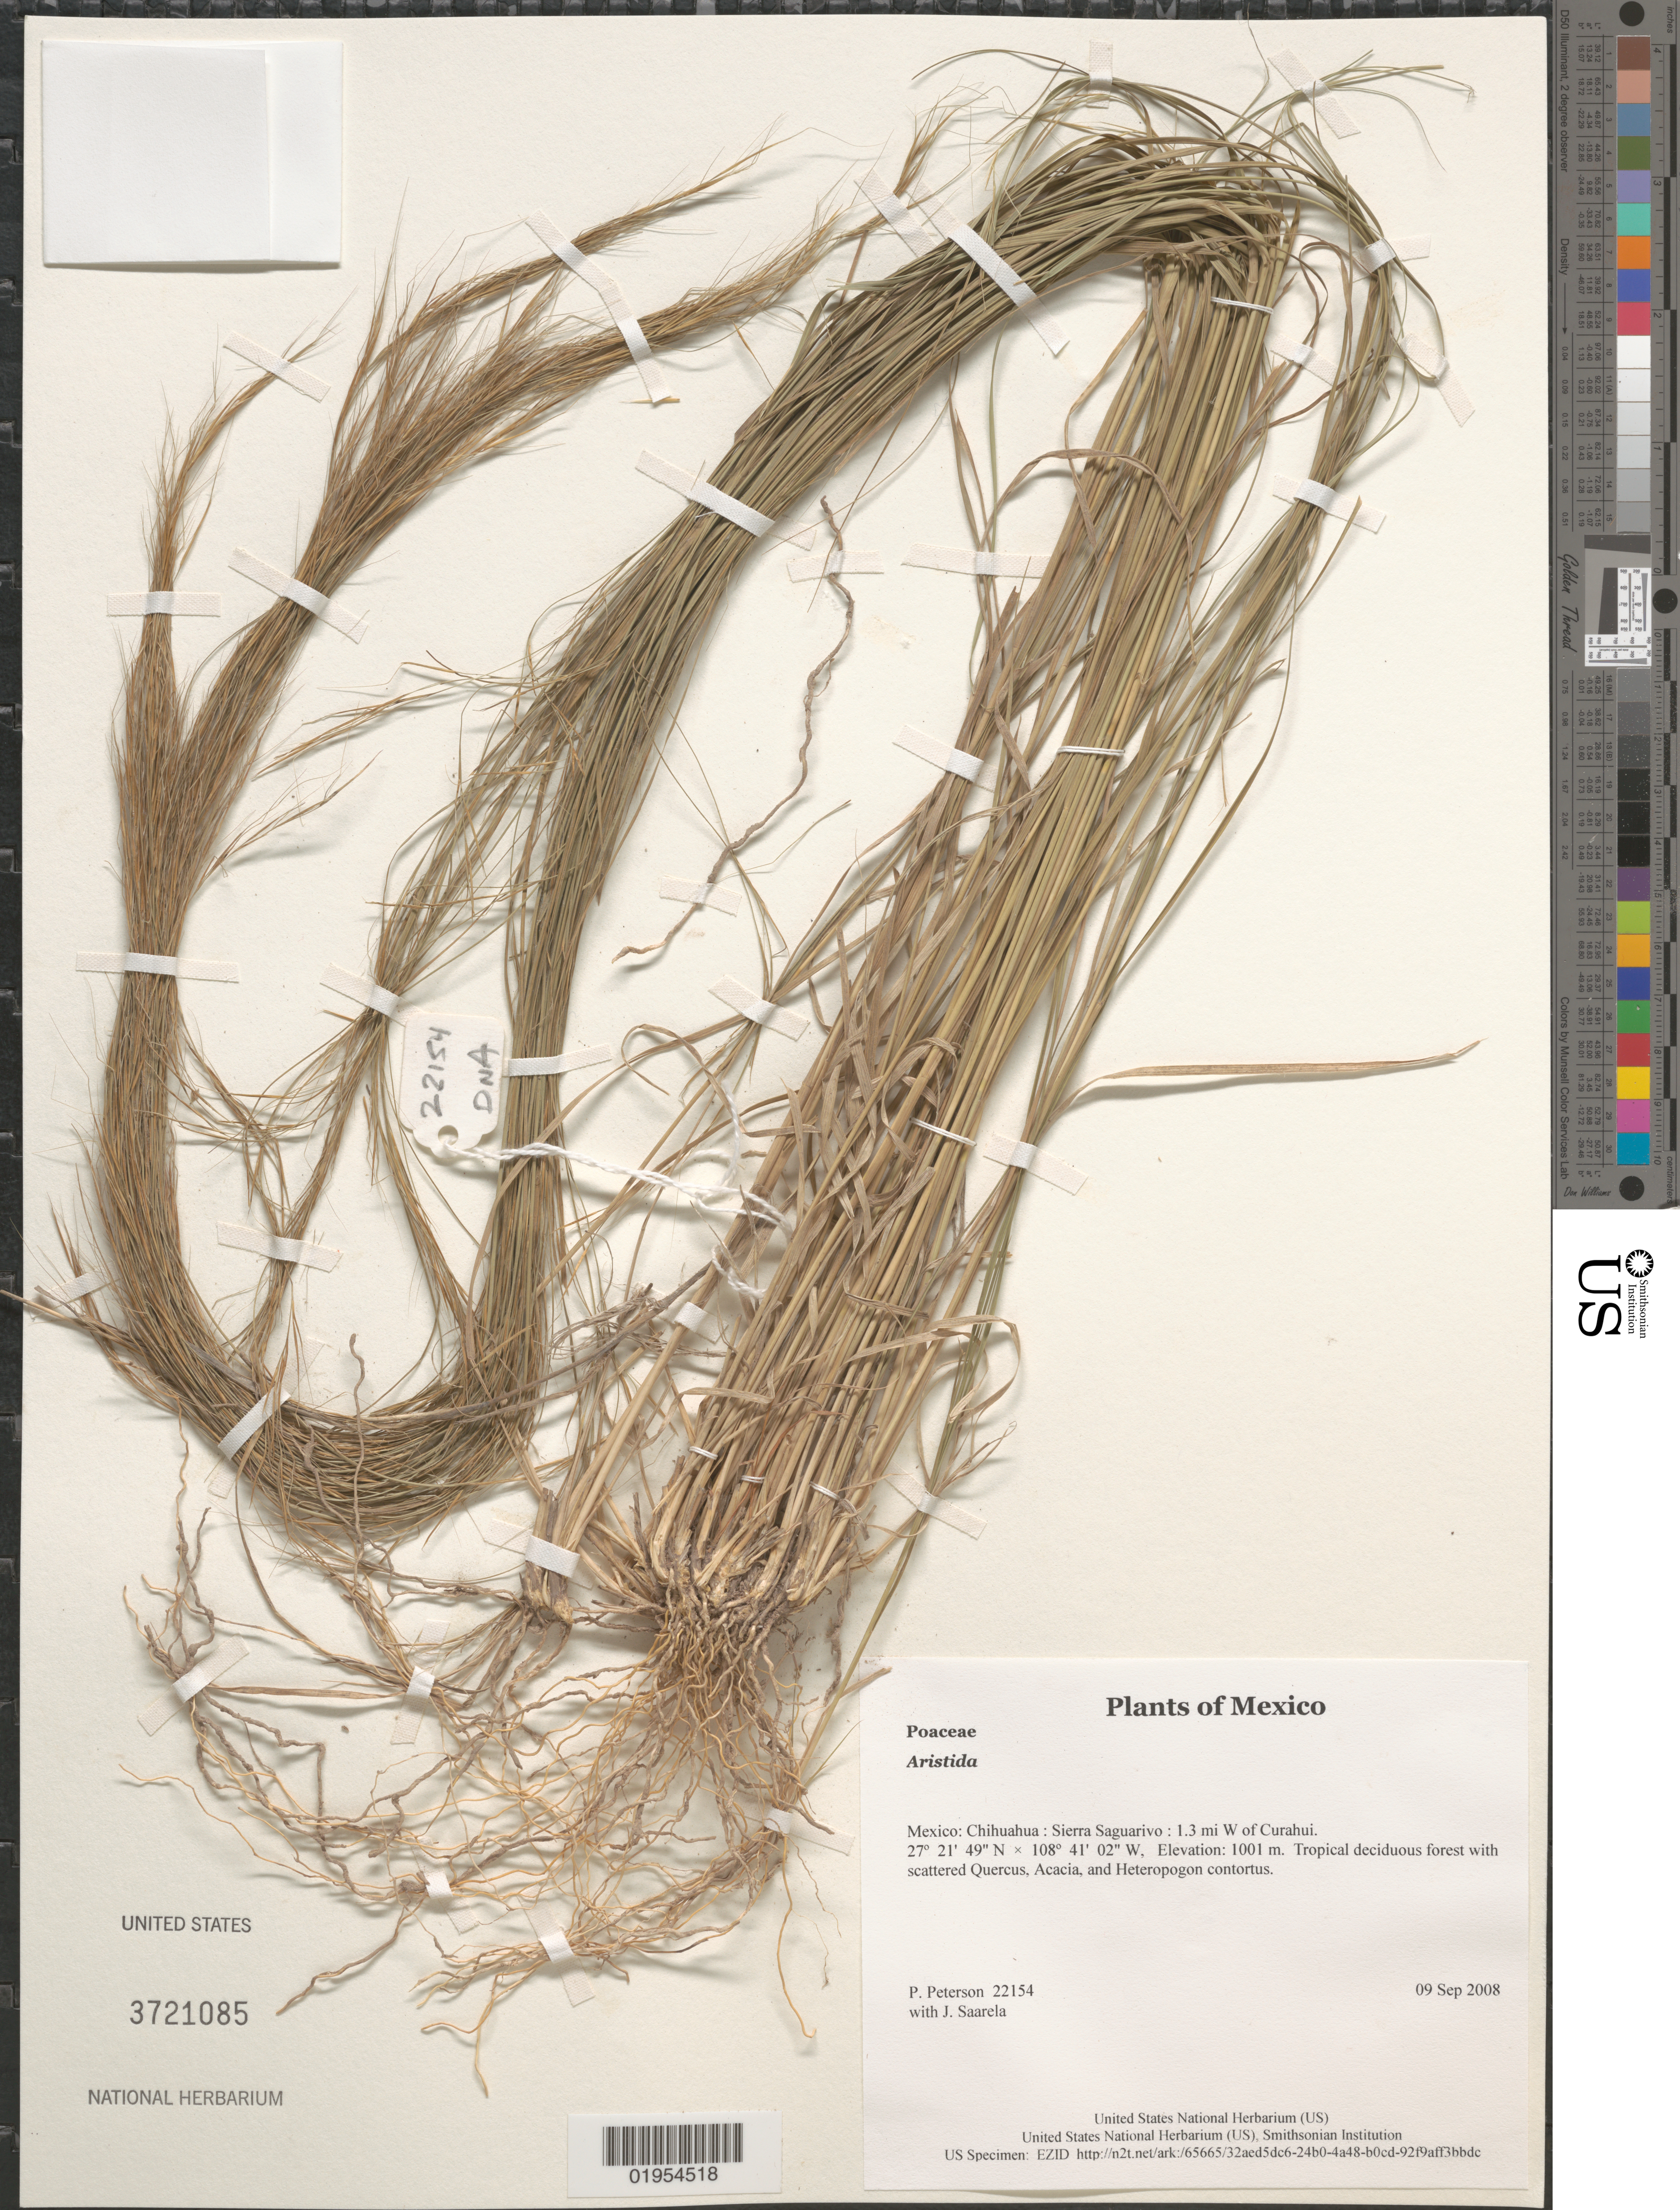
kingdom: Plantae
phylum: Tracheophyta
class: Liliopsida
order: Poales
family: Poaceae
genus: Aristida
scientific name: Aristida sp.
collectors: P. M. Peterson & J. Saarela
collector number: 22154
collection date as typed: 09 Sep 2008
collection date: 2008-09-09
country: Mexico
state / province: Chihuahua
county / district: Sierra Saguarivo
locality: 1.3 mi W of Curahui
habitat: Tropical deciduous forest with scattered Quercus, Acacia, and Heteropogon contortus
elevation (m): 1001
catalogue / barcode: US 3721085